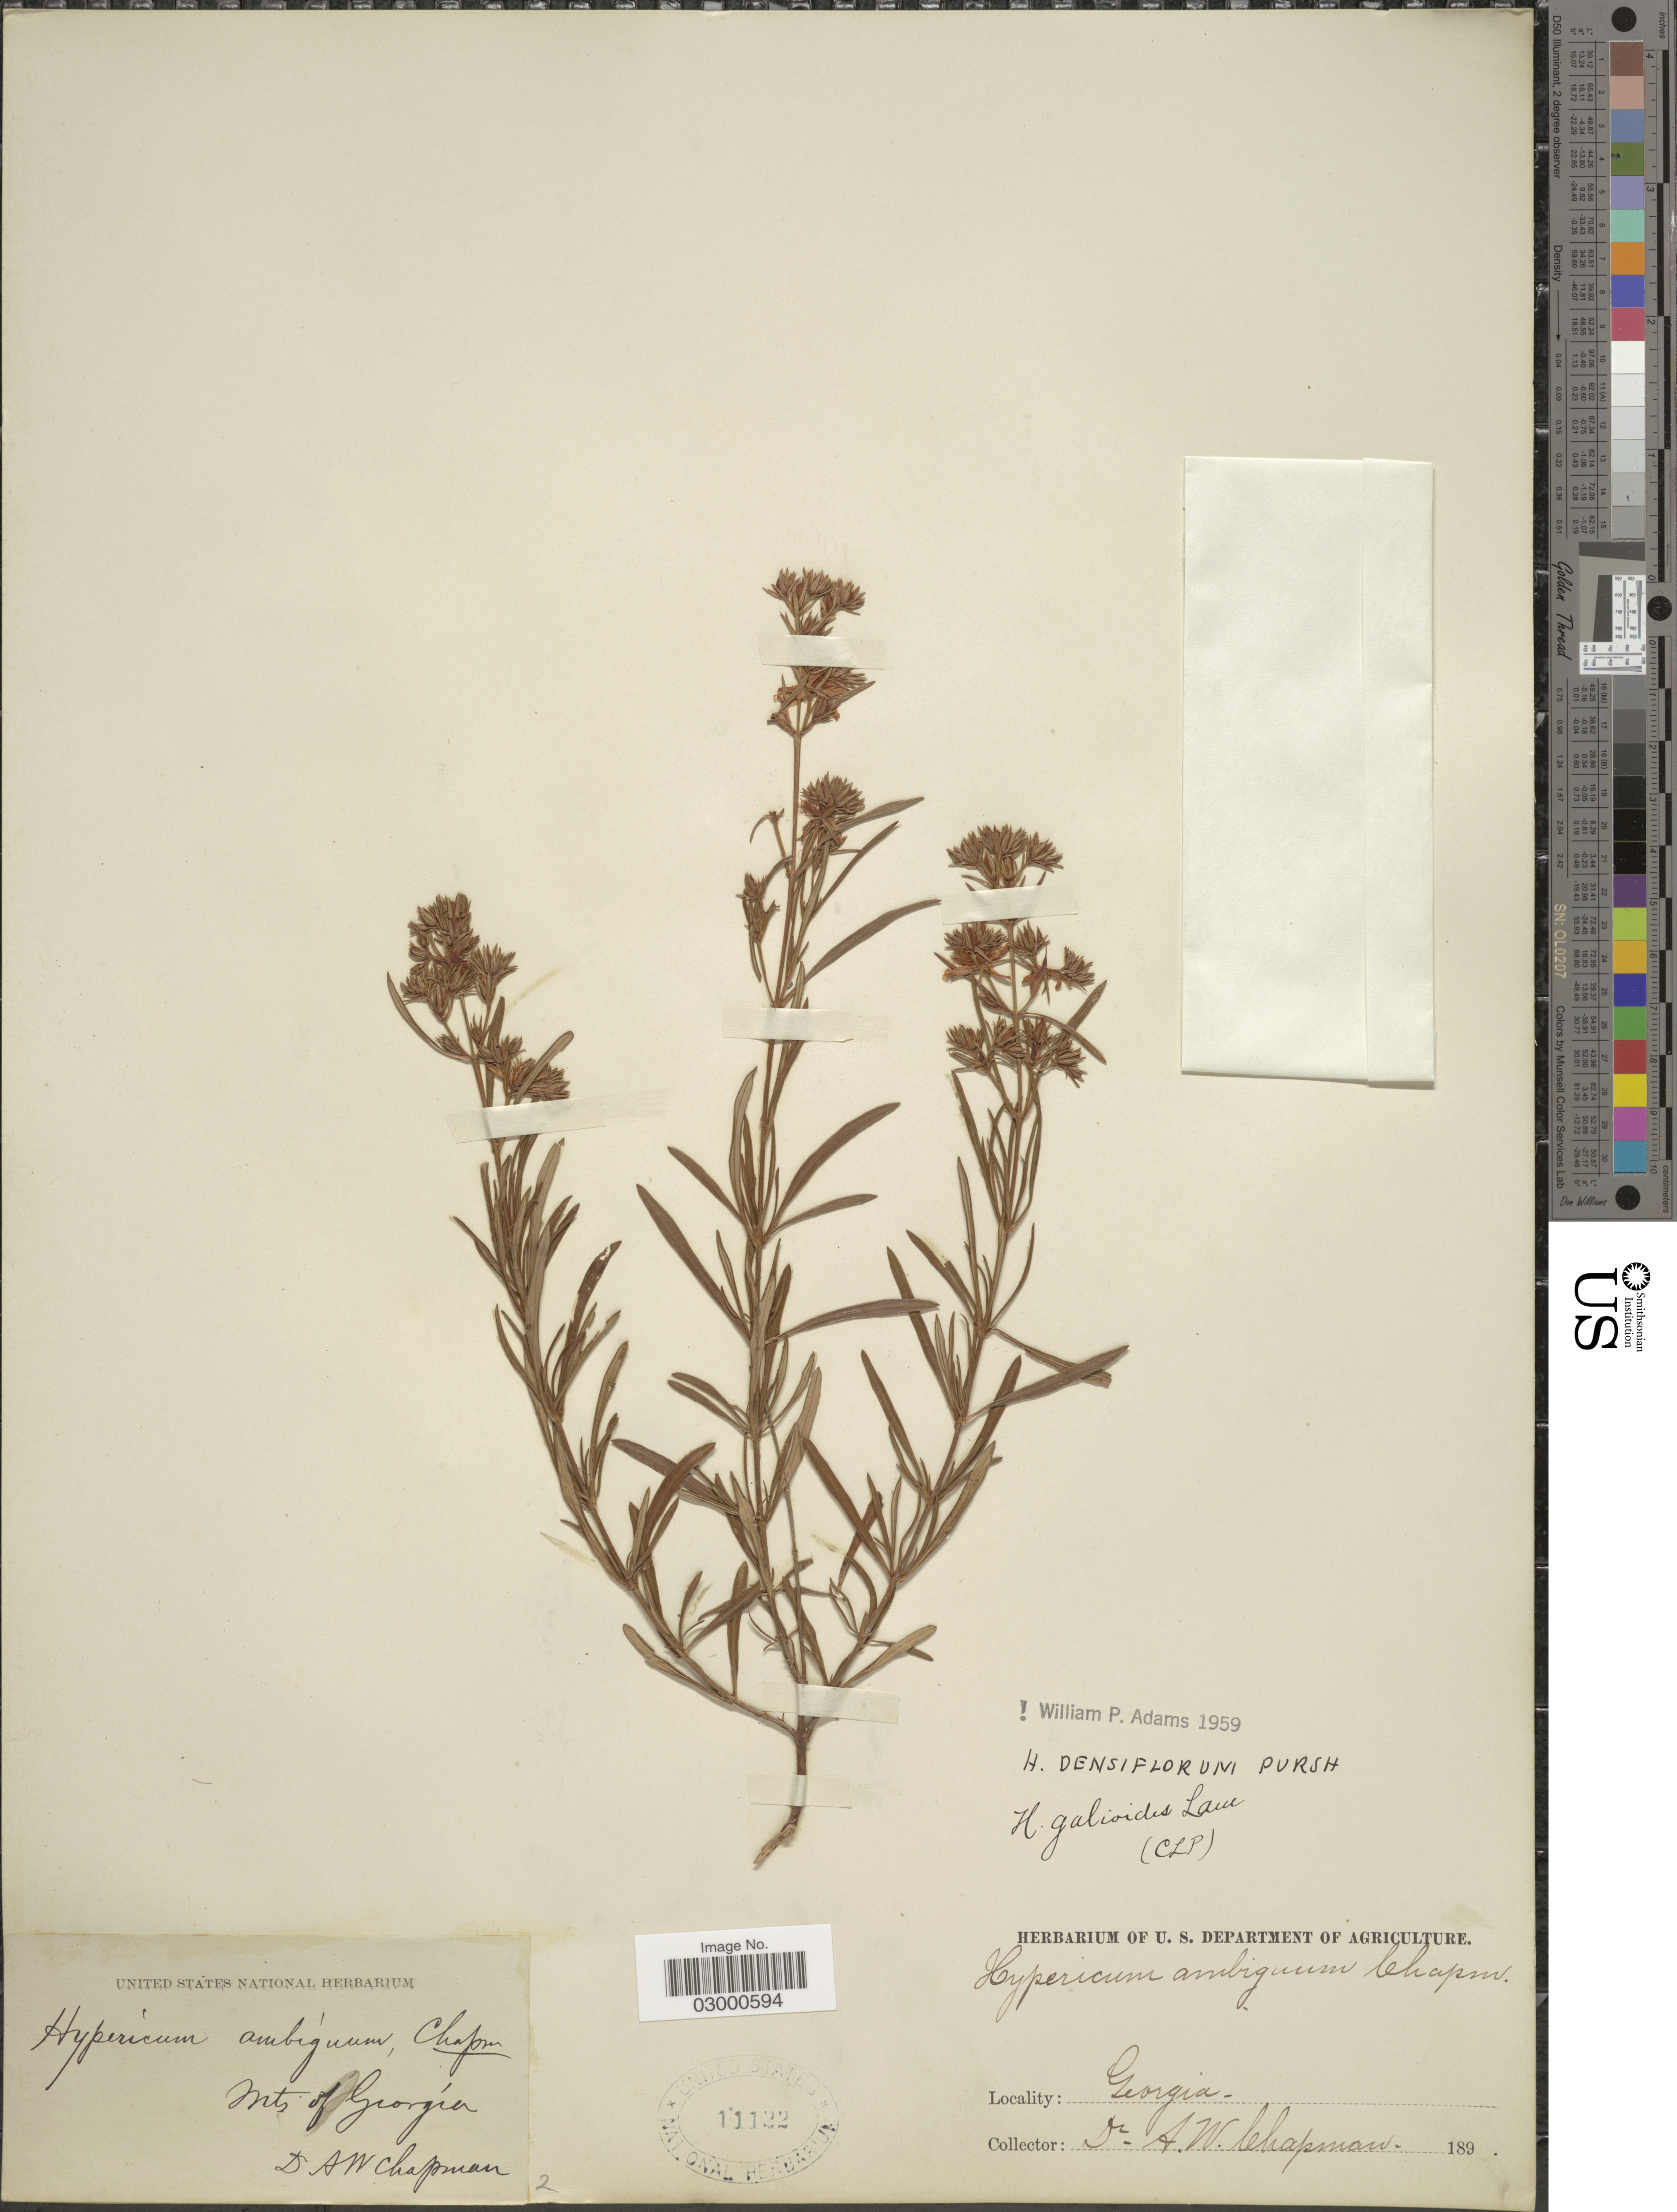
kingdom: Plantae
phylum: Tracheophyta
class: Magnoliopsida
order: Malpighiales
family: Hypericaceae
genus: Hypericum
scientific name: Hypericum densiflorum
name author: Pursh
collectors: A. W. Chapman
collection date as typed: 189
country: United States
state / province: Georgia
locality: Mts. of Georgia.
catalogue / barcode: US 11122